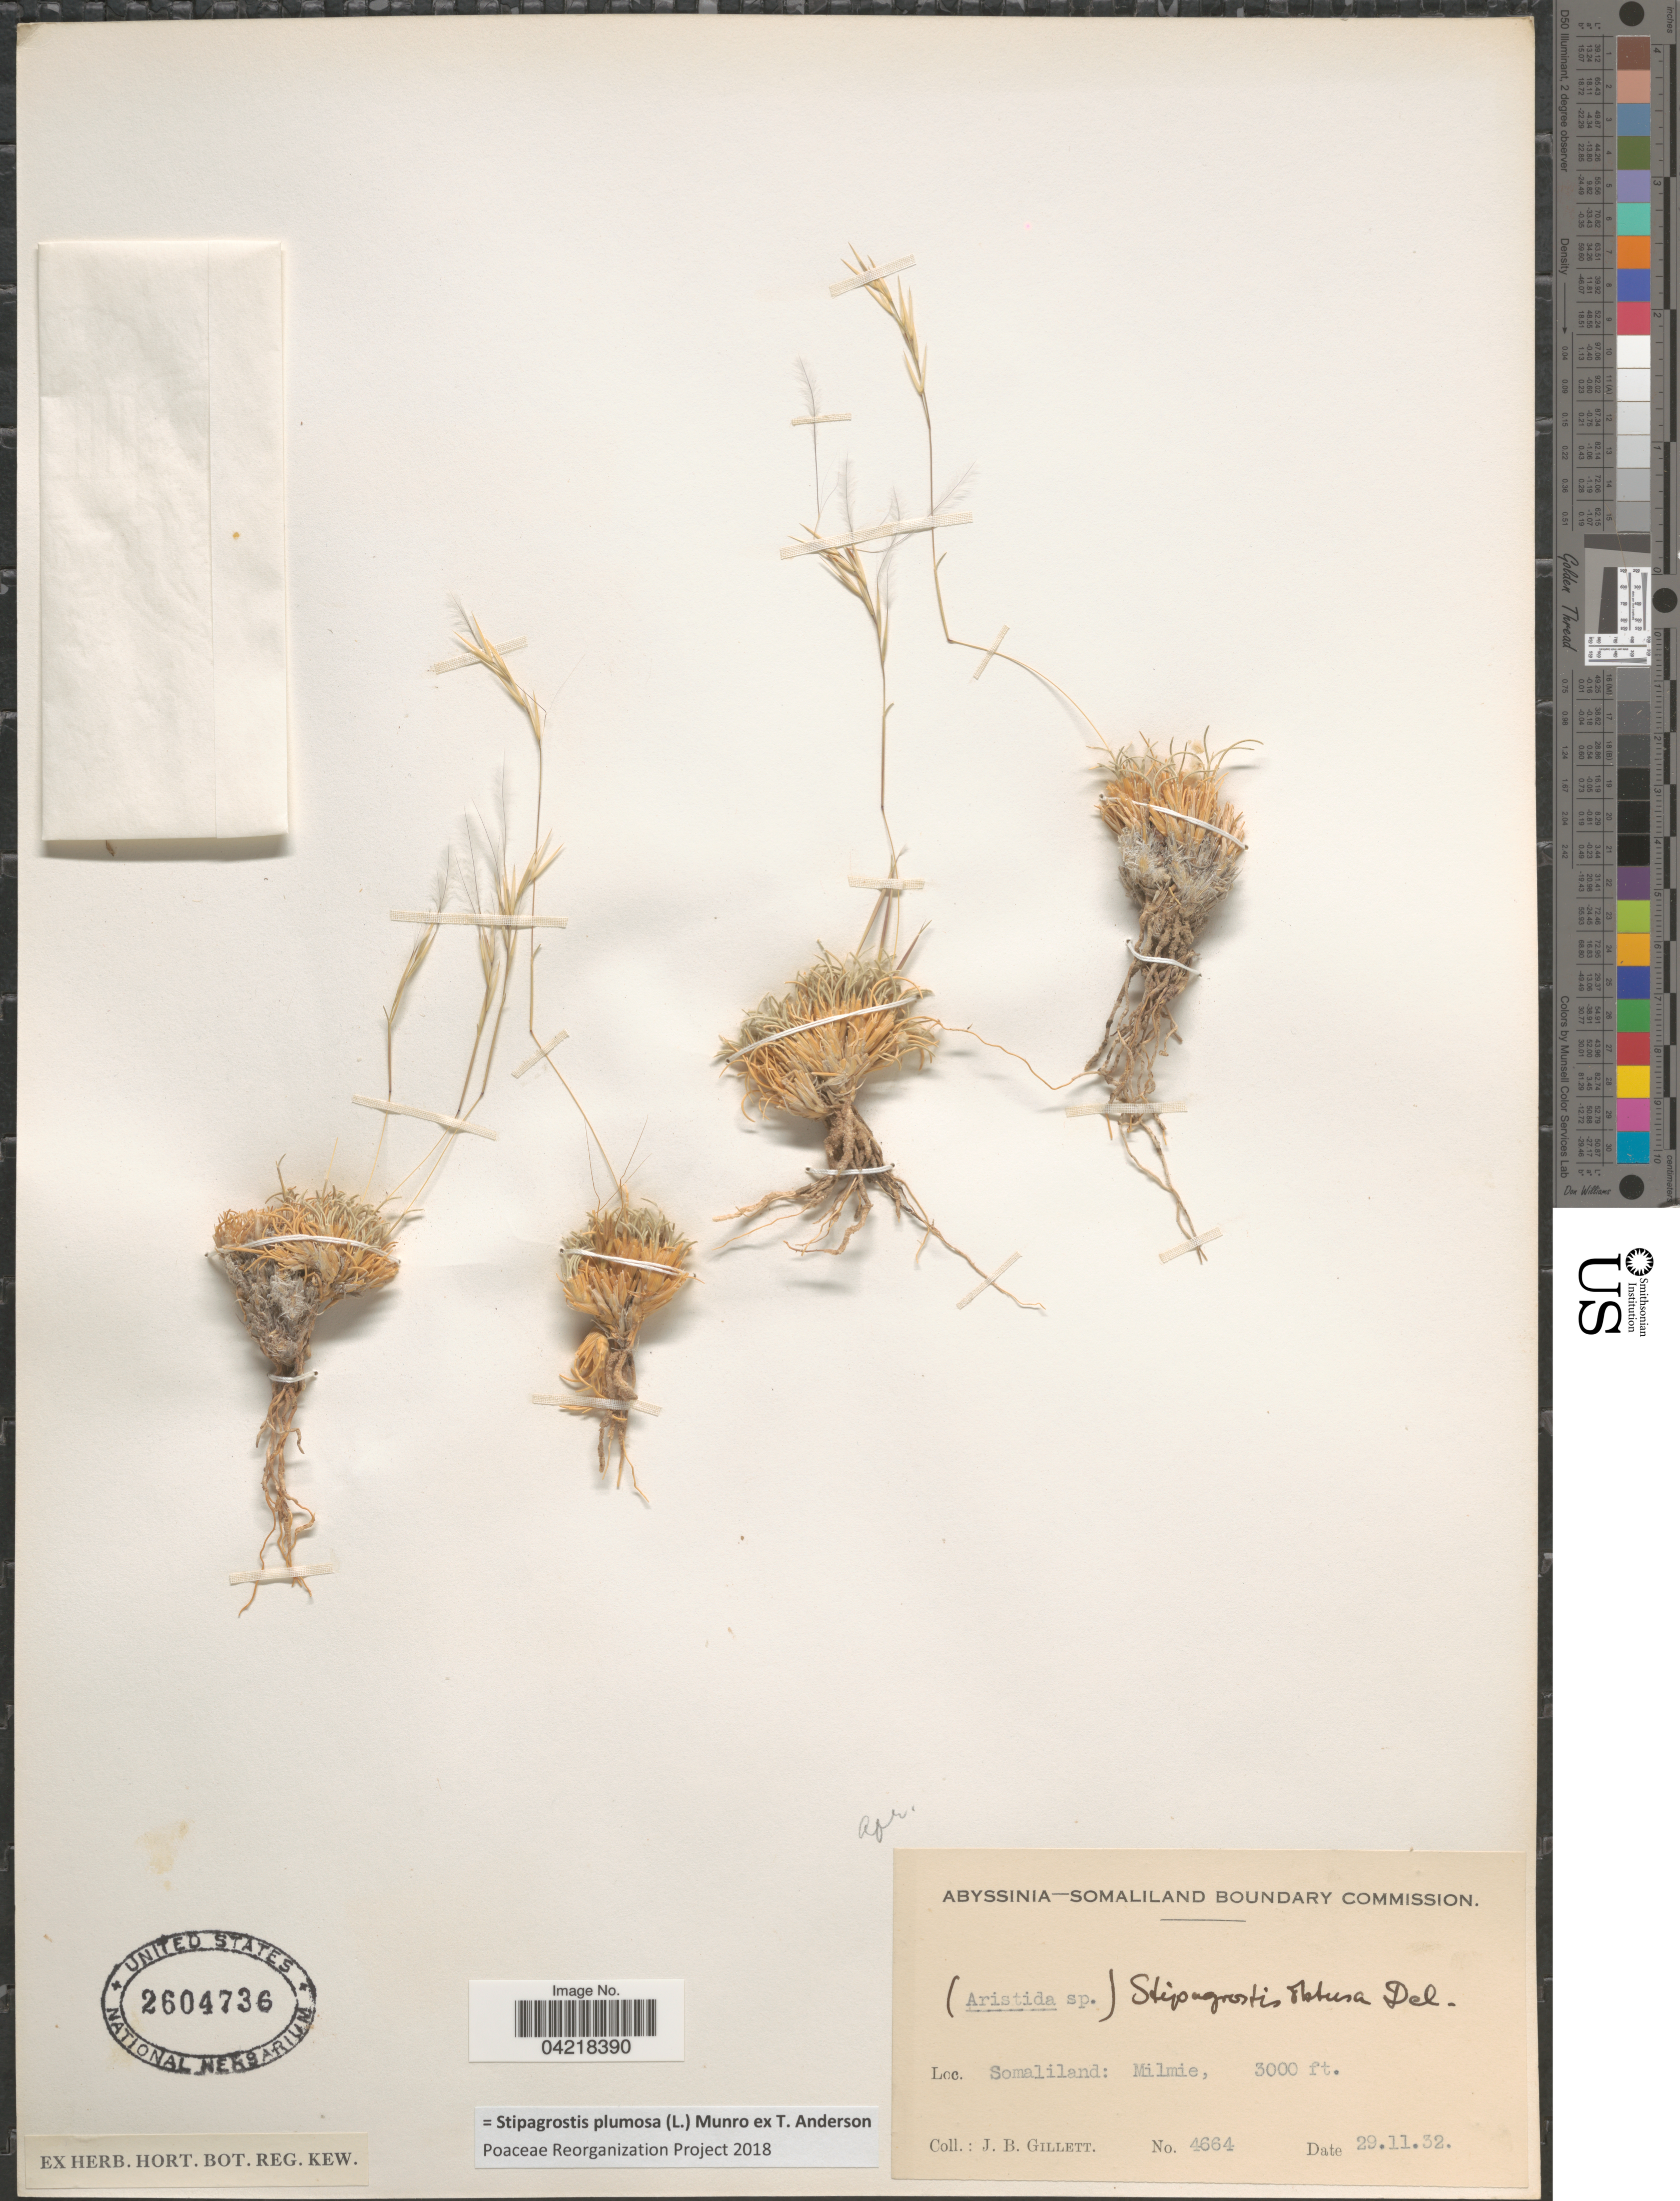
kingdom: Plantae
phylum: Tracheophyta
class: Liliopsida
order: Poales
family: Poaceae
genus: Stipagrostis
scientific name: Stipagrostis plumosa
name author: (L.) Munro ex T. Anderson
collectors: J. B. Gillett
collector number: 4664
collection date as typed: Transcribed d/m/y: 29/11/32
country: Somalia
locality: Somaliland: Milmie.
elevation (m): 914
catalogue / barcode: US 2604736